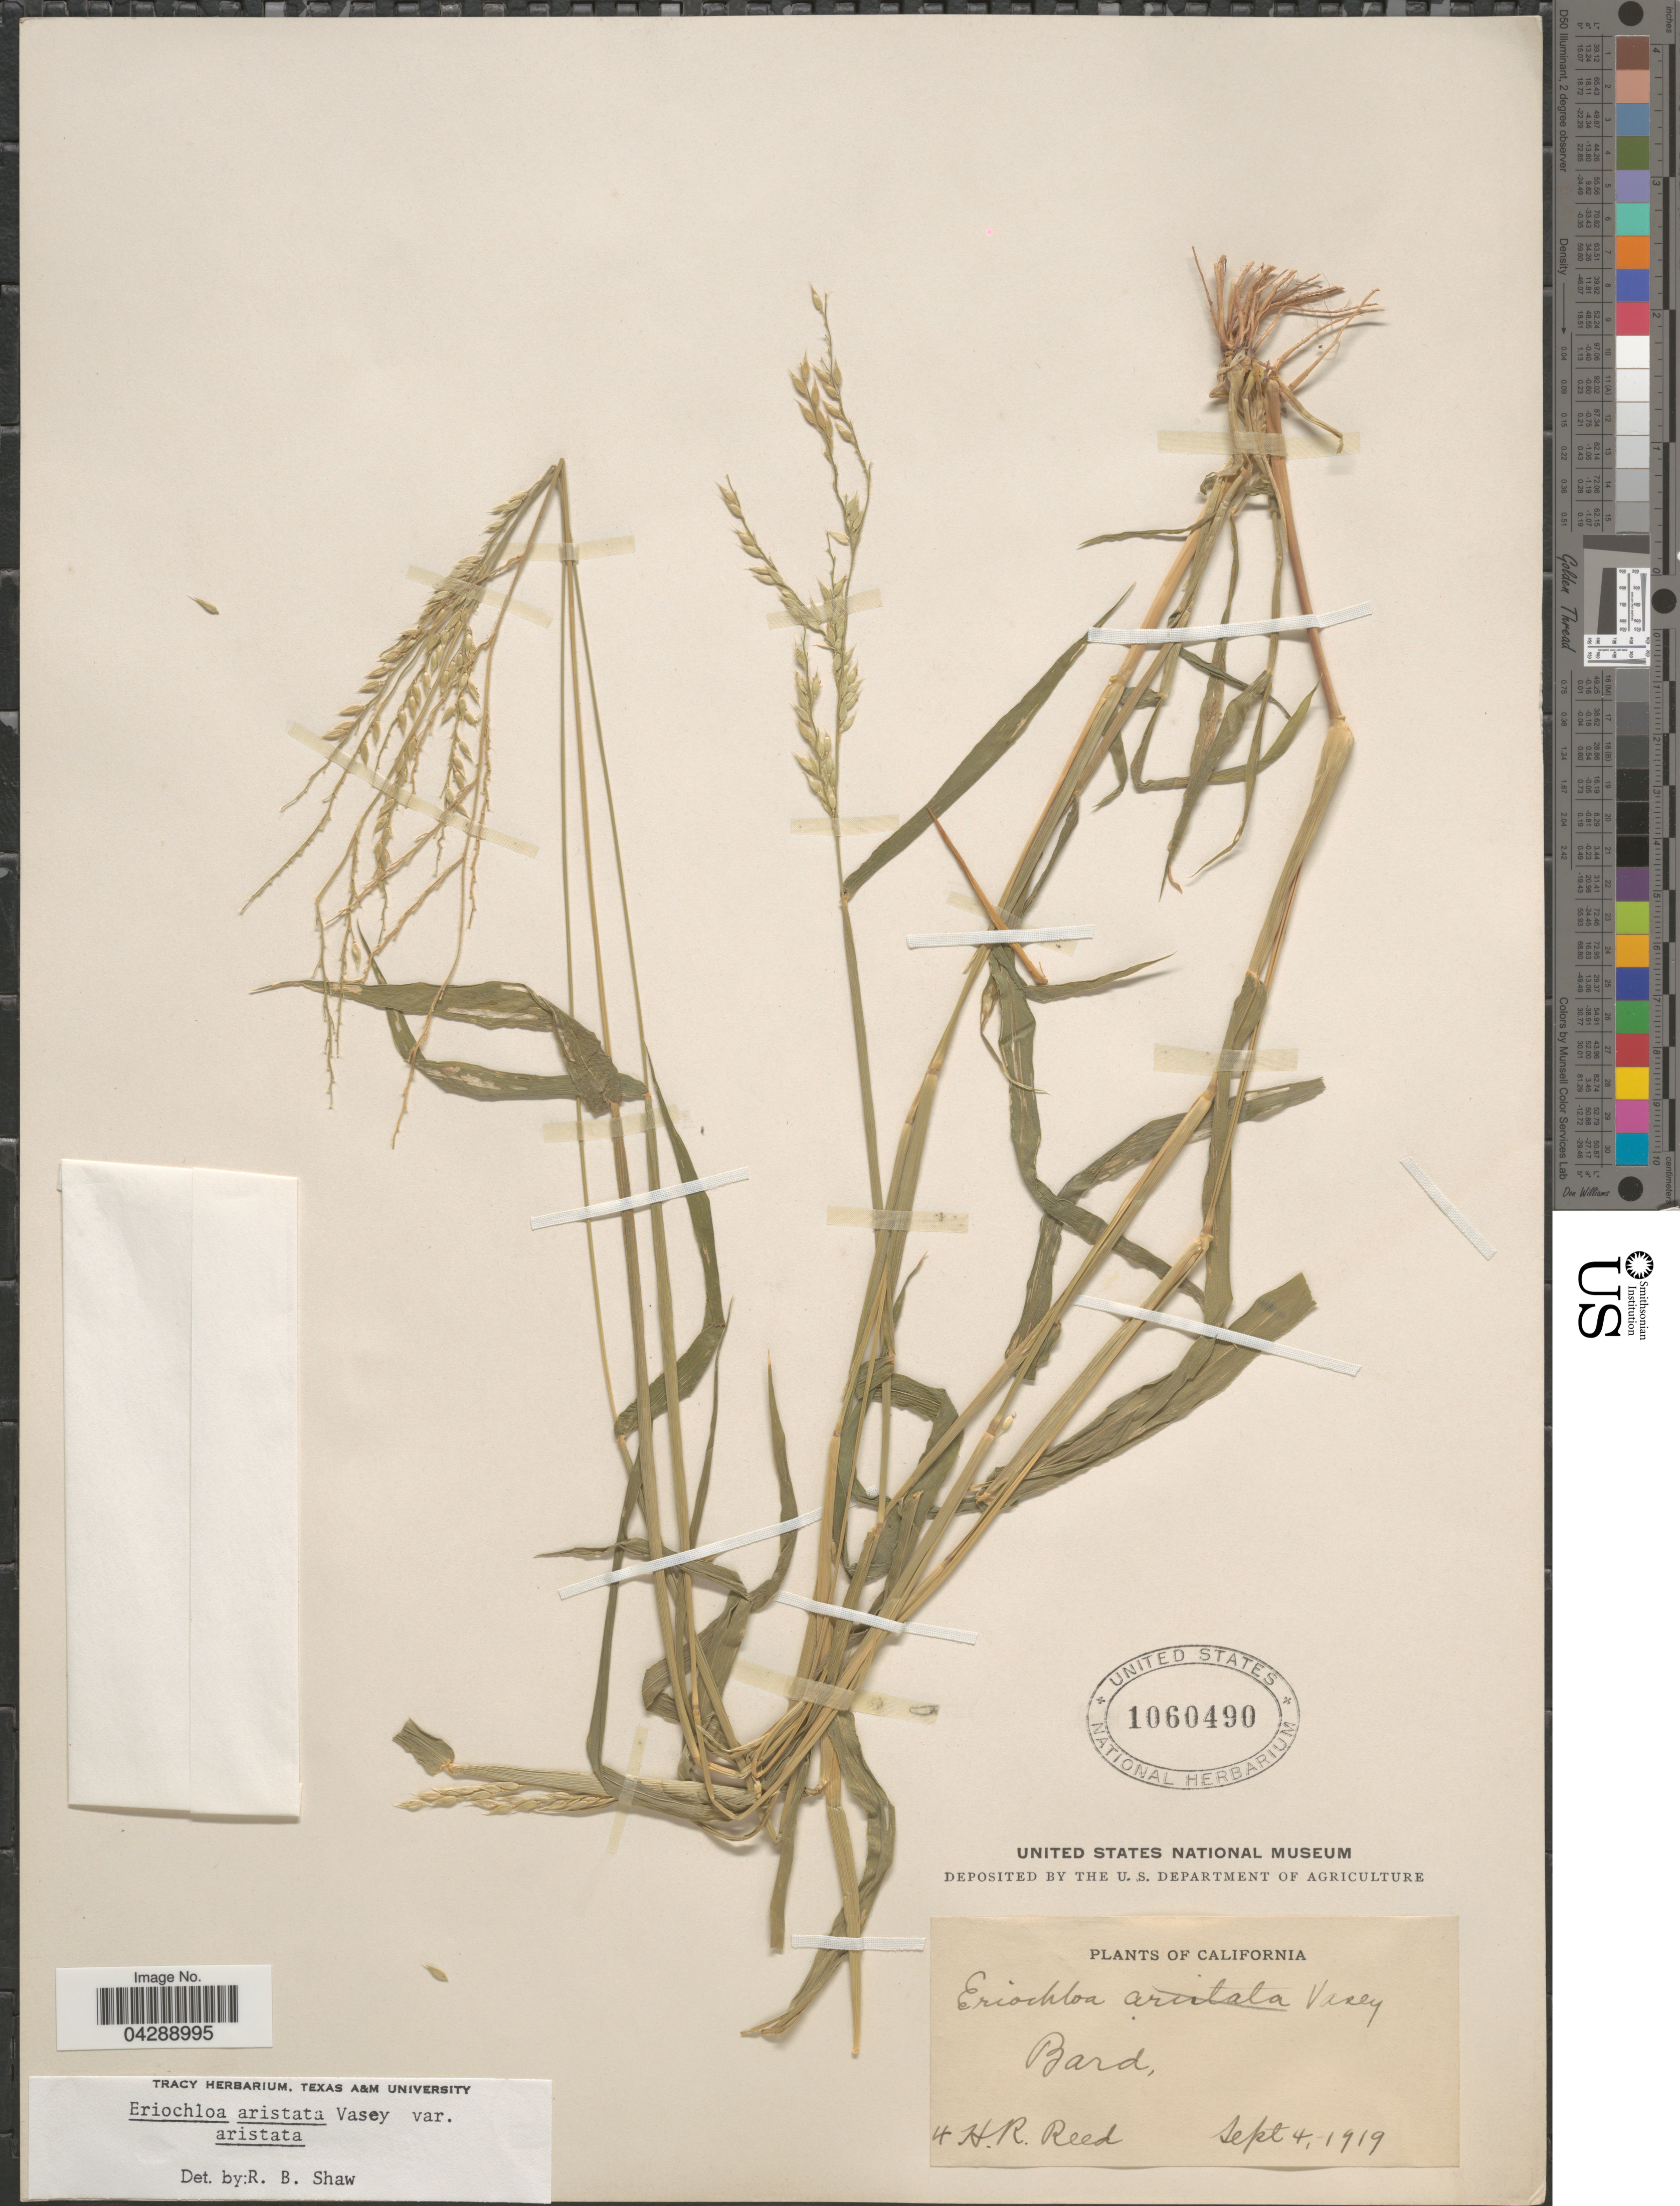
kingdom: Plantae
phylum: Tracheophyta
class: Liliopsida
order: Poales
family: Poaceae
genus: Eriochloa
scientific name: Eriochloa aristata var. aristata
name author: Vasey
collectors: H. Reed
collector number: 4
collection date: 1919-09-04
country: United States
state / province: California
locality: Bard.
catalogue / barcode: US 1060490